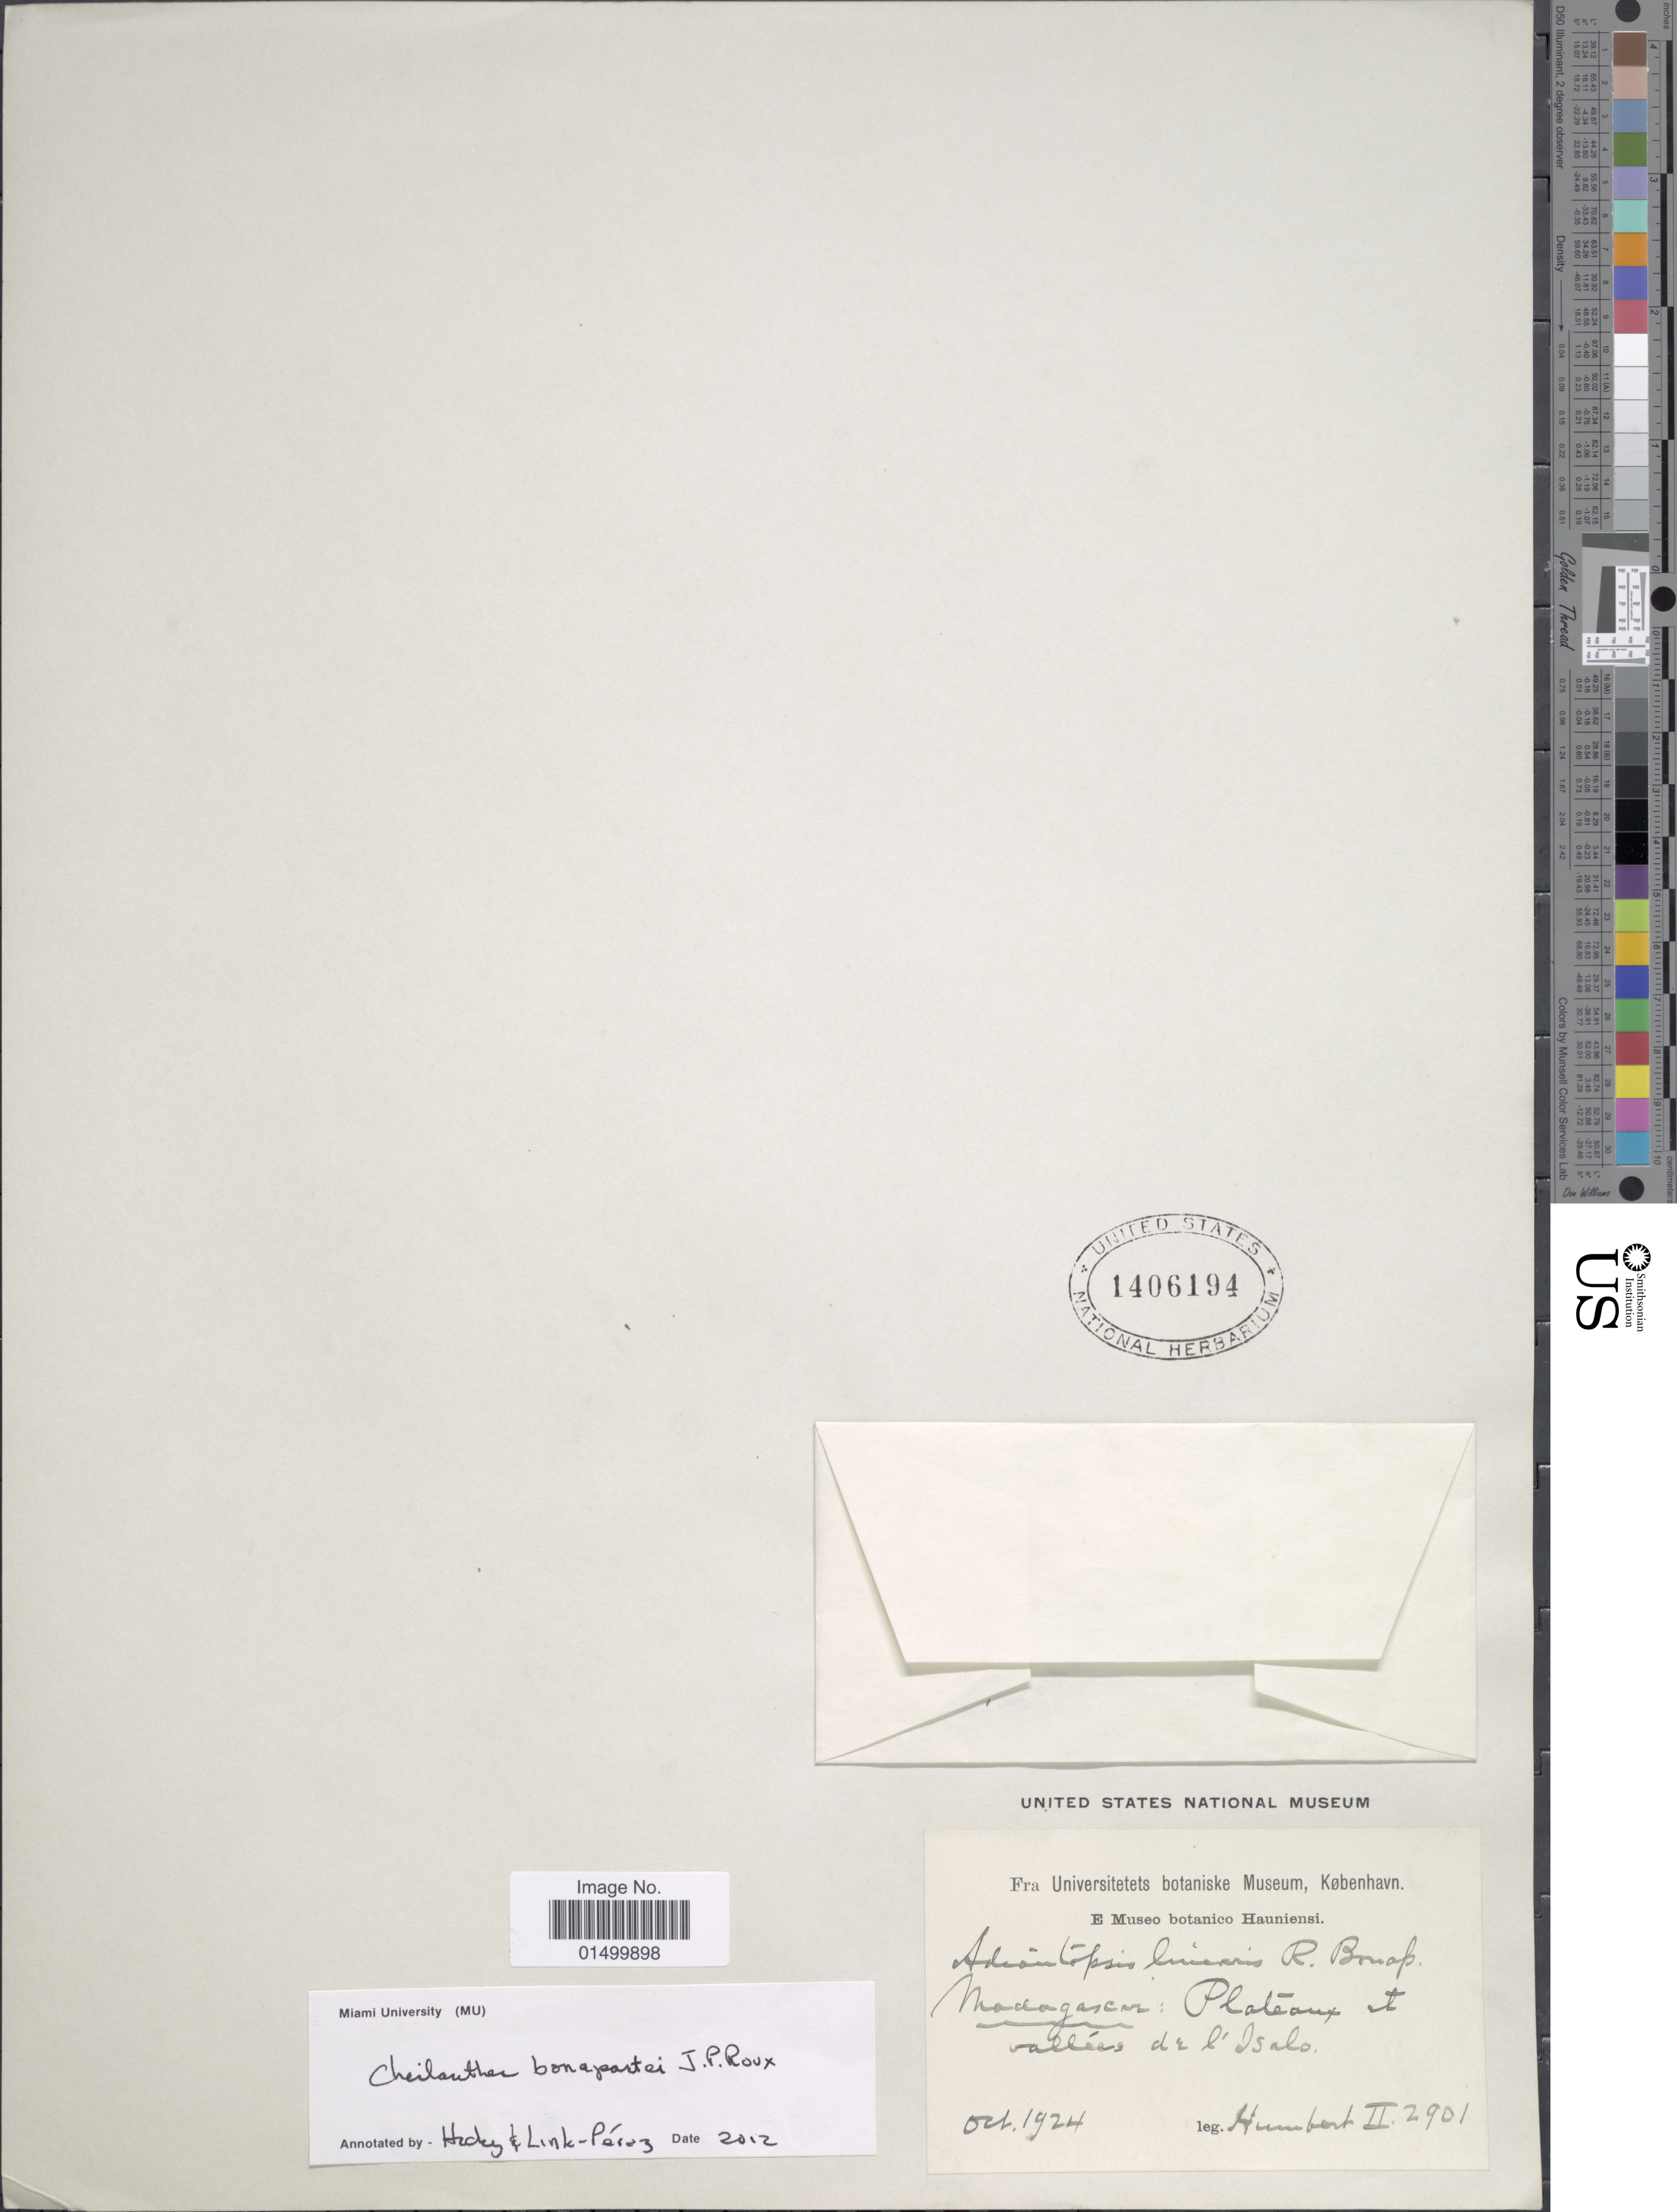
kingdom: Plantae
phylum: Tracheophyta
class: Polypodiopsida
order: Polypodiales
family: Pteridaceae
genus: Cheilanthes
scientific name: Cheilanthes bonapartei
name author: J.P. Roux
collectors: H. Humbert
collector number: II2901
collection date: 1924-10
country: Madagascar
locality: Plateaux et vallées de l'Isalo.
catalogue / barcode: US 1406194